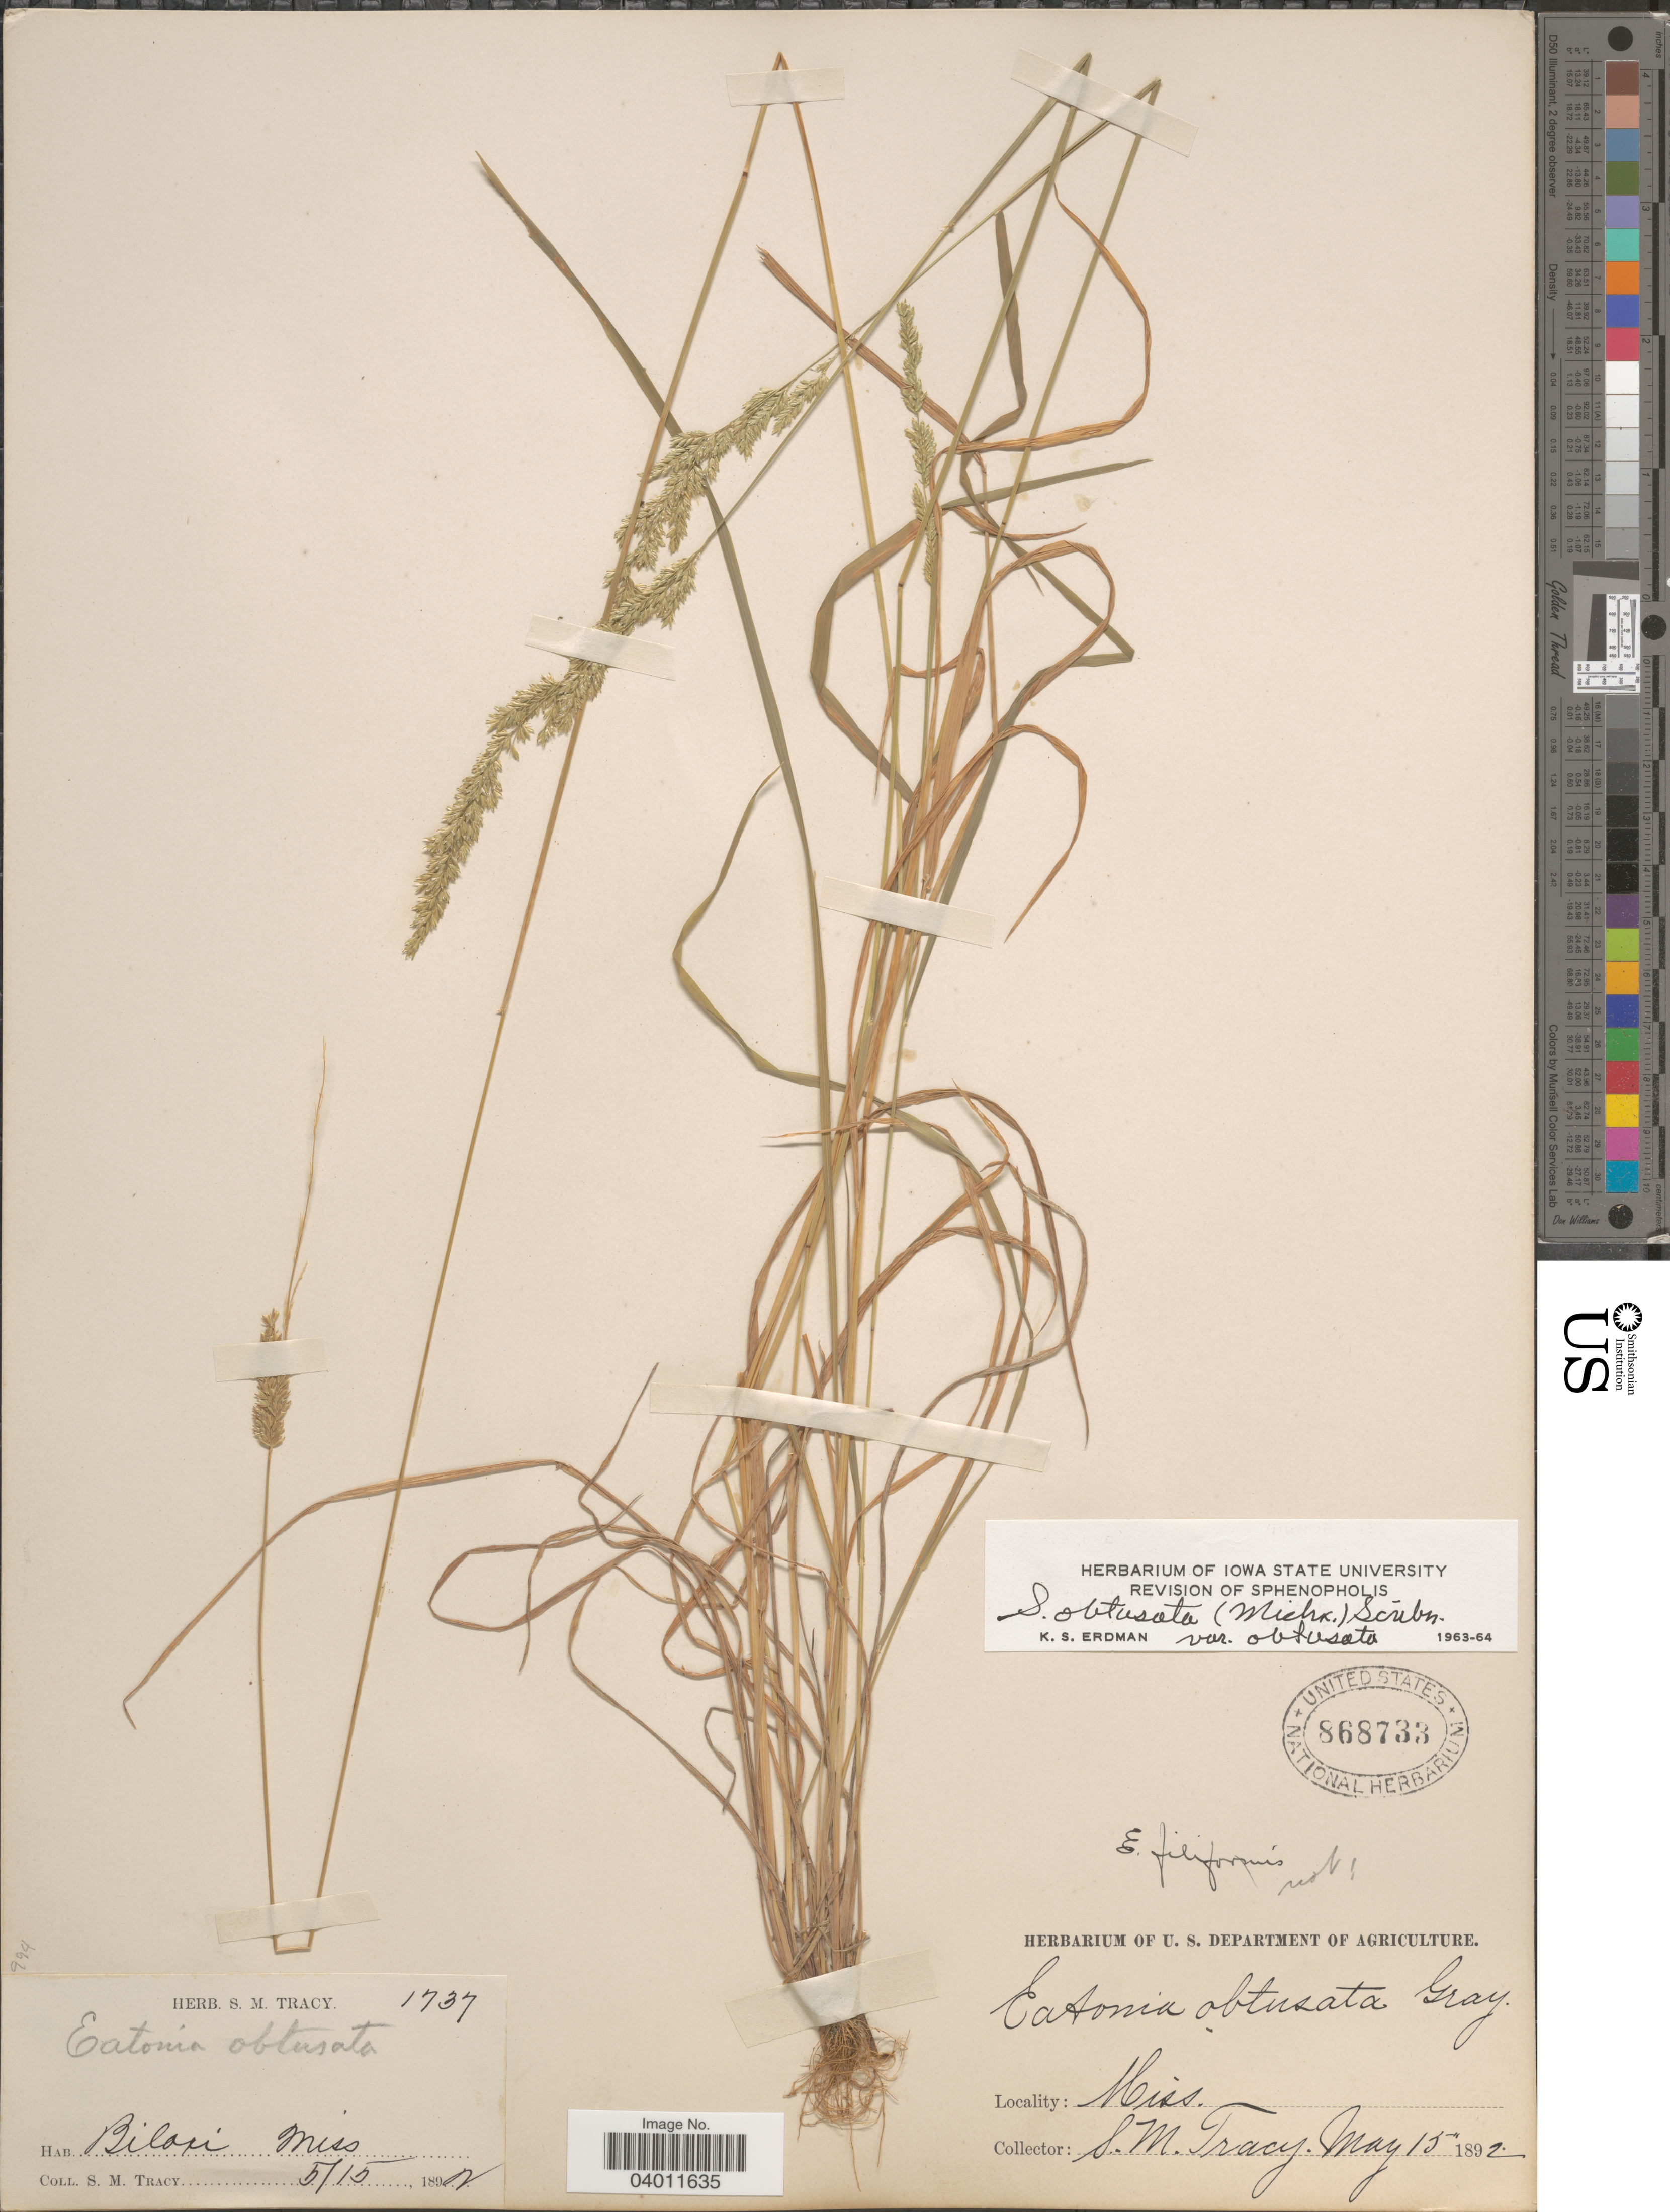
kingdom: Plantae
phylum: Tracheophyta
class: Liliopsida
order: Poales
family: Poaceae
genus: Sphenopholis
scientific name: Sphenopholis obtusata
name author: (Michx.) Scribn.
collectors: S. M. Tracy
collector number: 1737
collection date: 1892-05-15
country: United States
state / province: Mississippi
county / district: Harrison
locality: Biloxi.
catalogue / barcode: US 868733